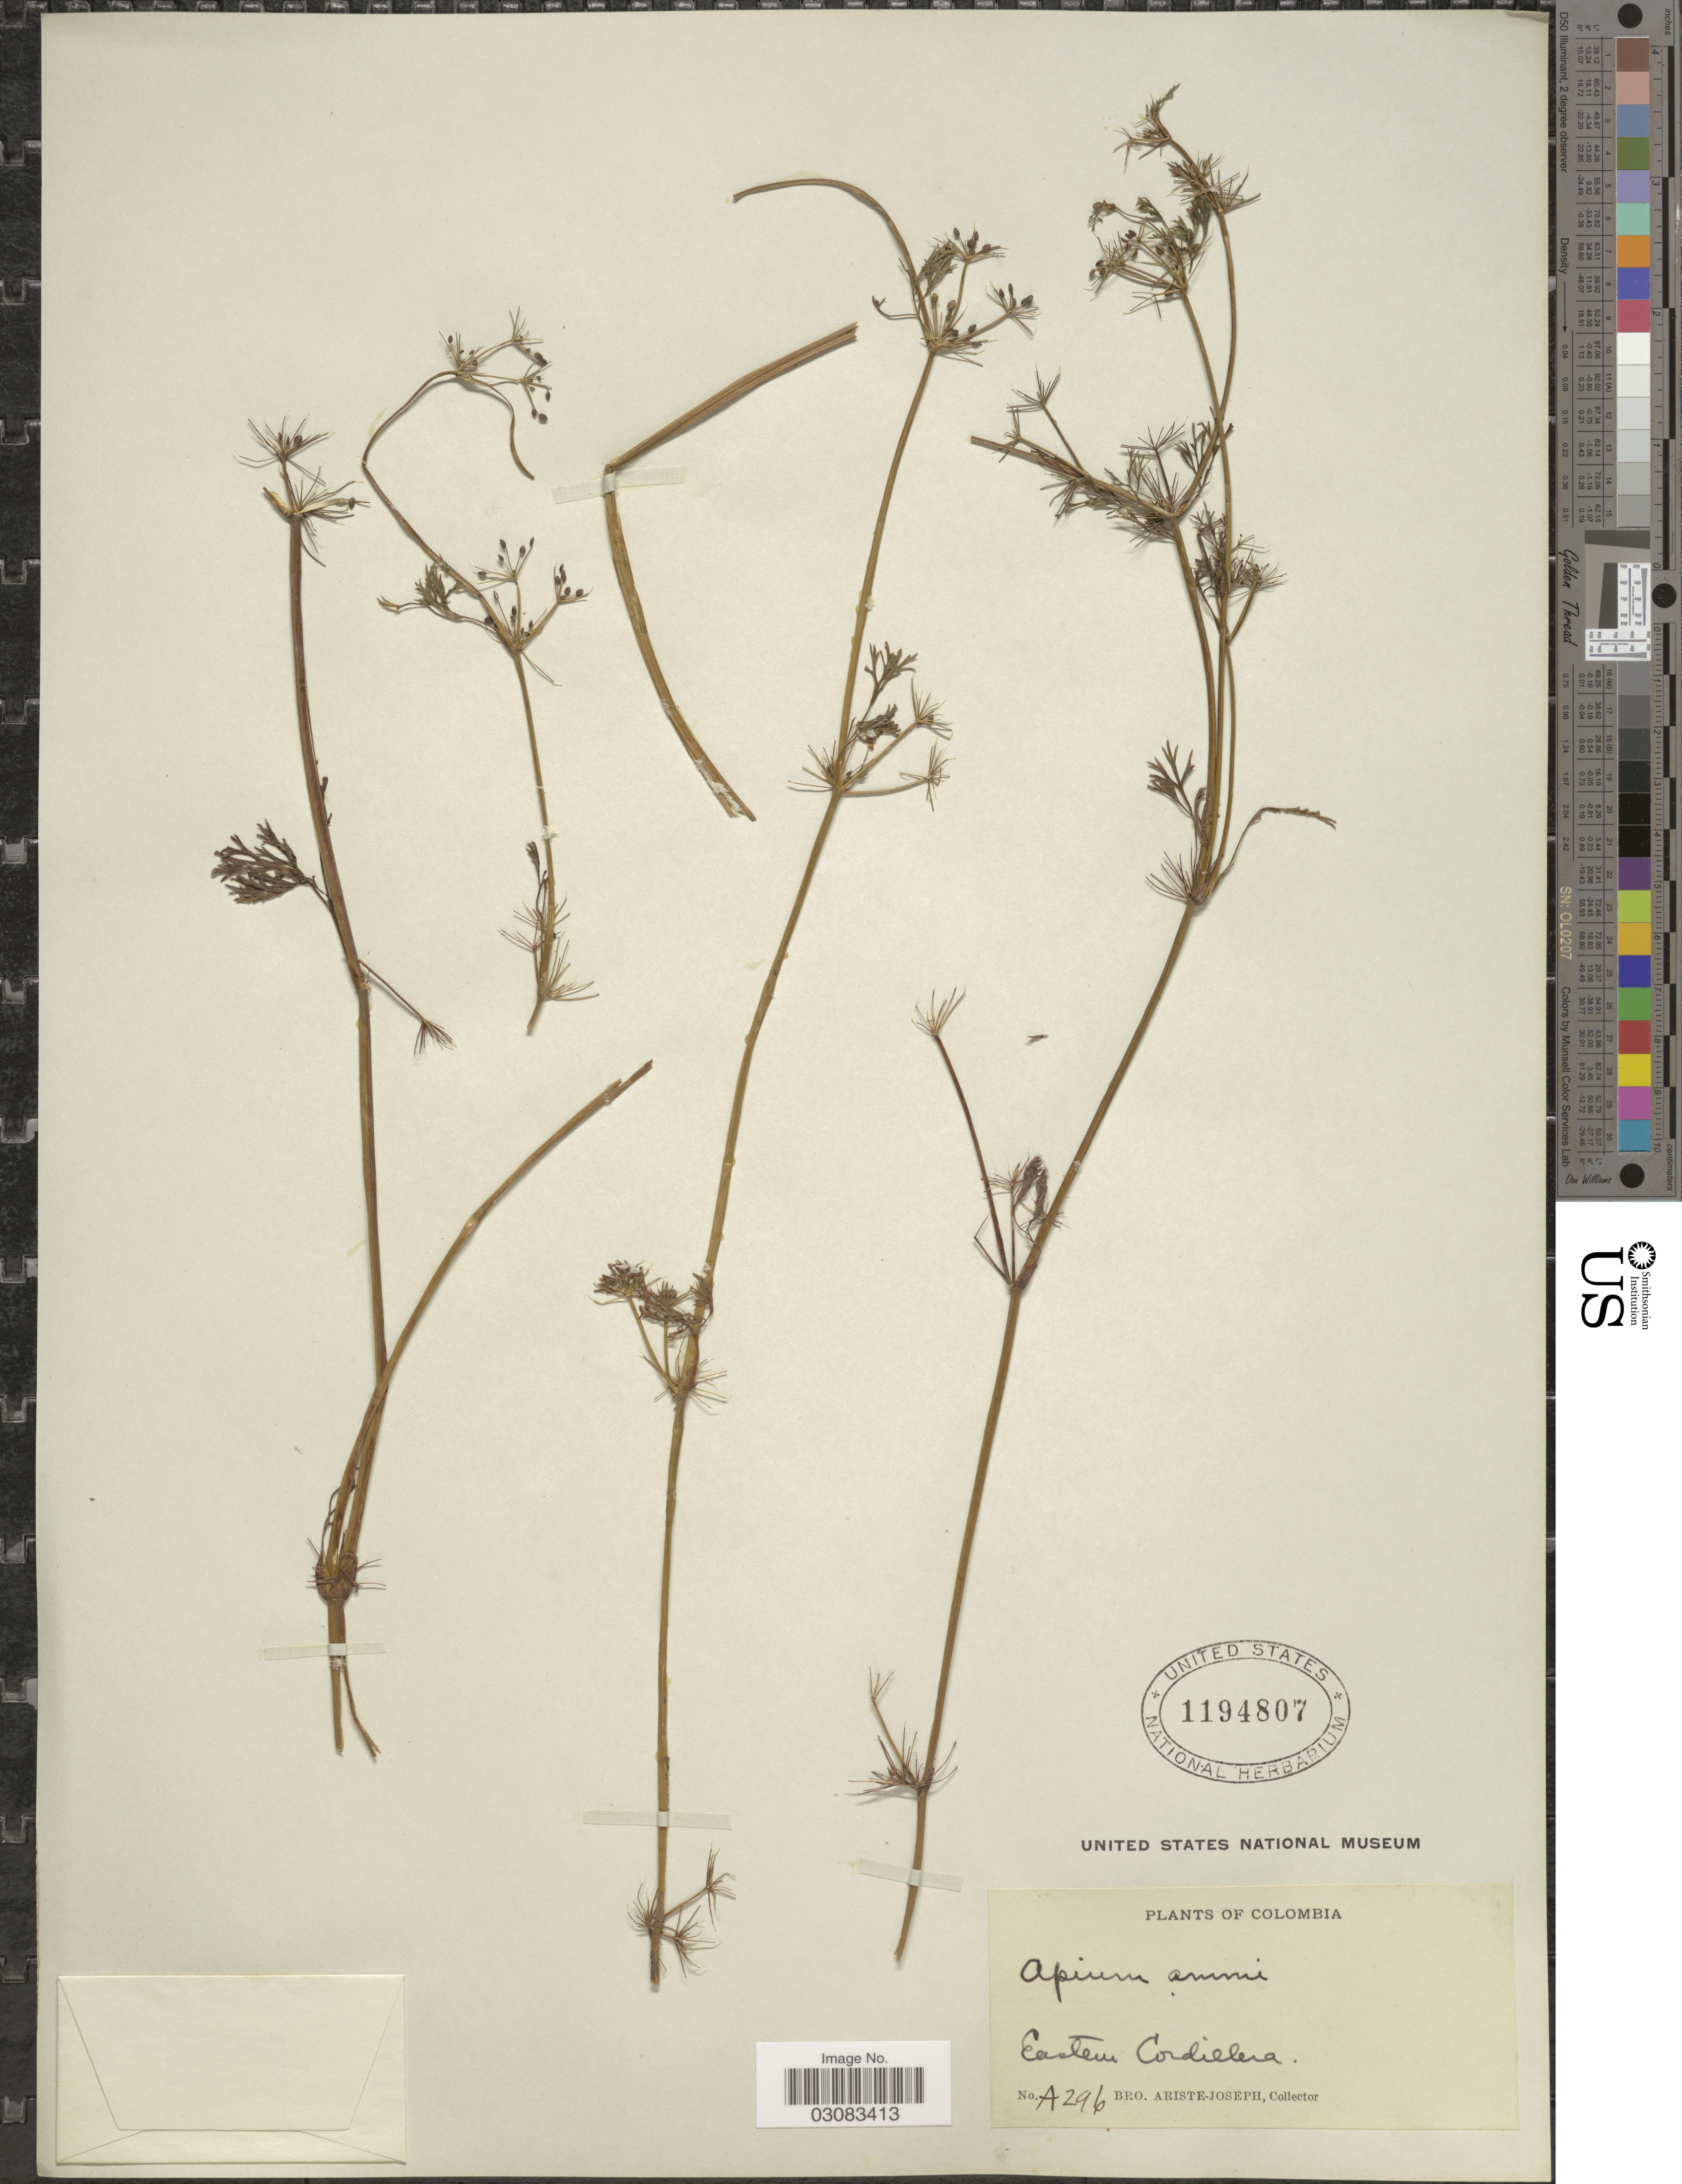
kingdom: Plantae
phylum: Tracheophyta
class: Magnoliopsida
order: Apiales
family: Apiaceae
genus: Cyclospermum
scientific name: Cyclospermum leptophyllum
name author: (Pers.) Sprague ex Britton & P. Wilson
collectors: Bro. Ariste-Joseph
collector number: A296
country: Colombia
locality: Eastern Cordillera.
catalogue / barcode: US 1194807